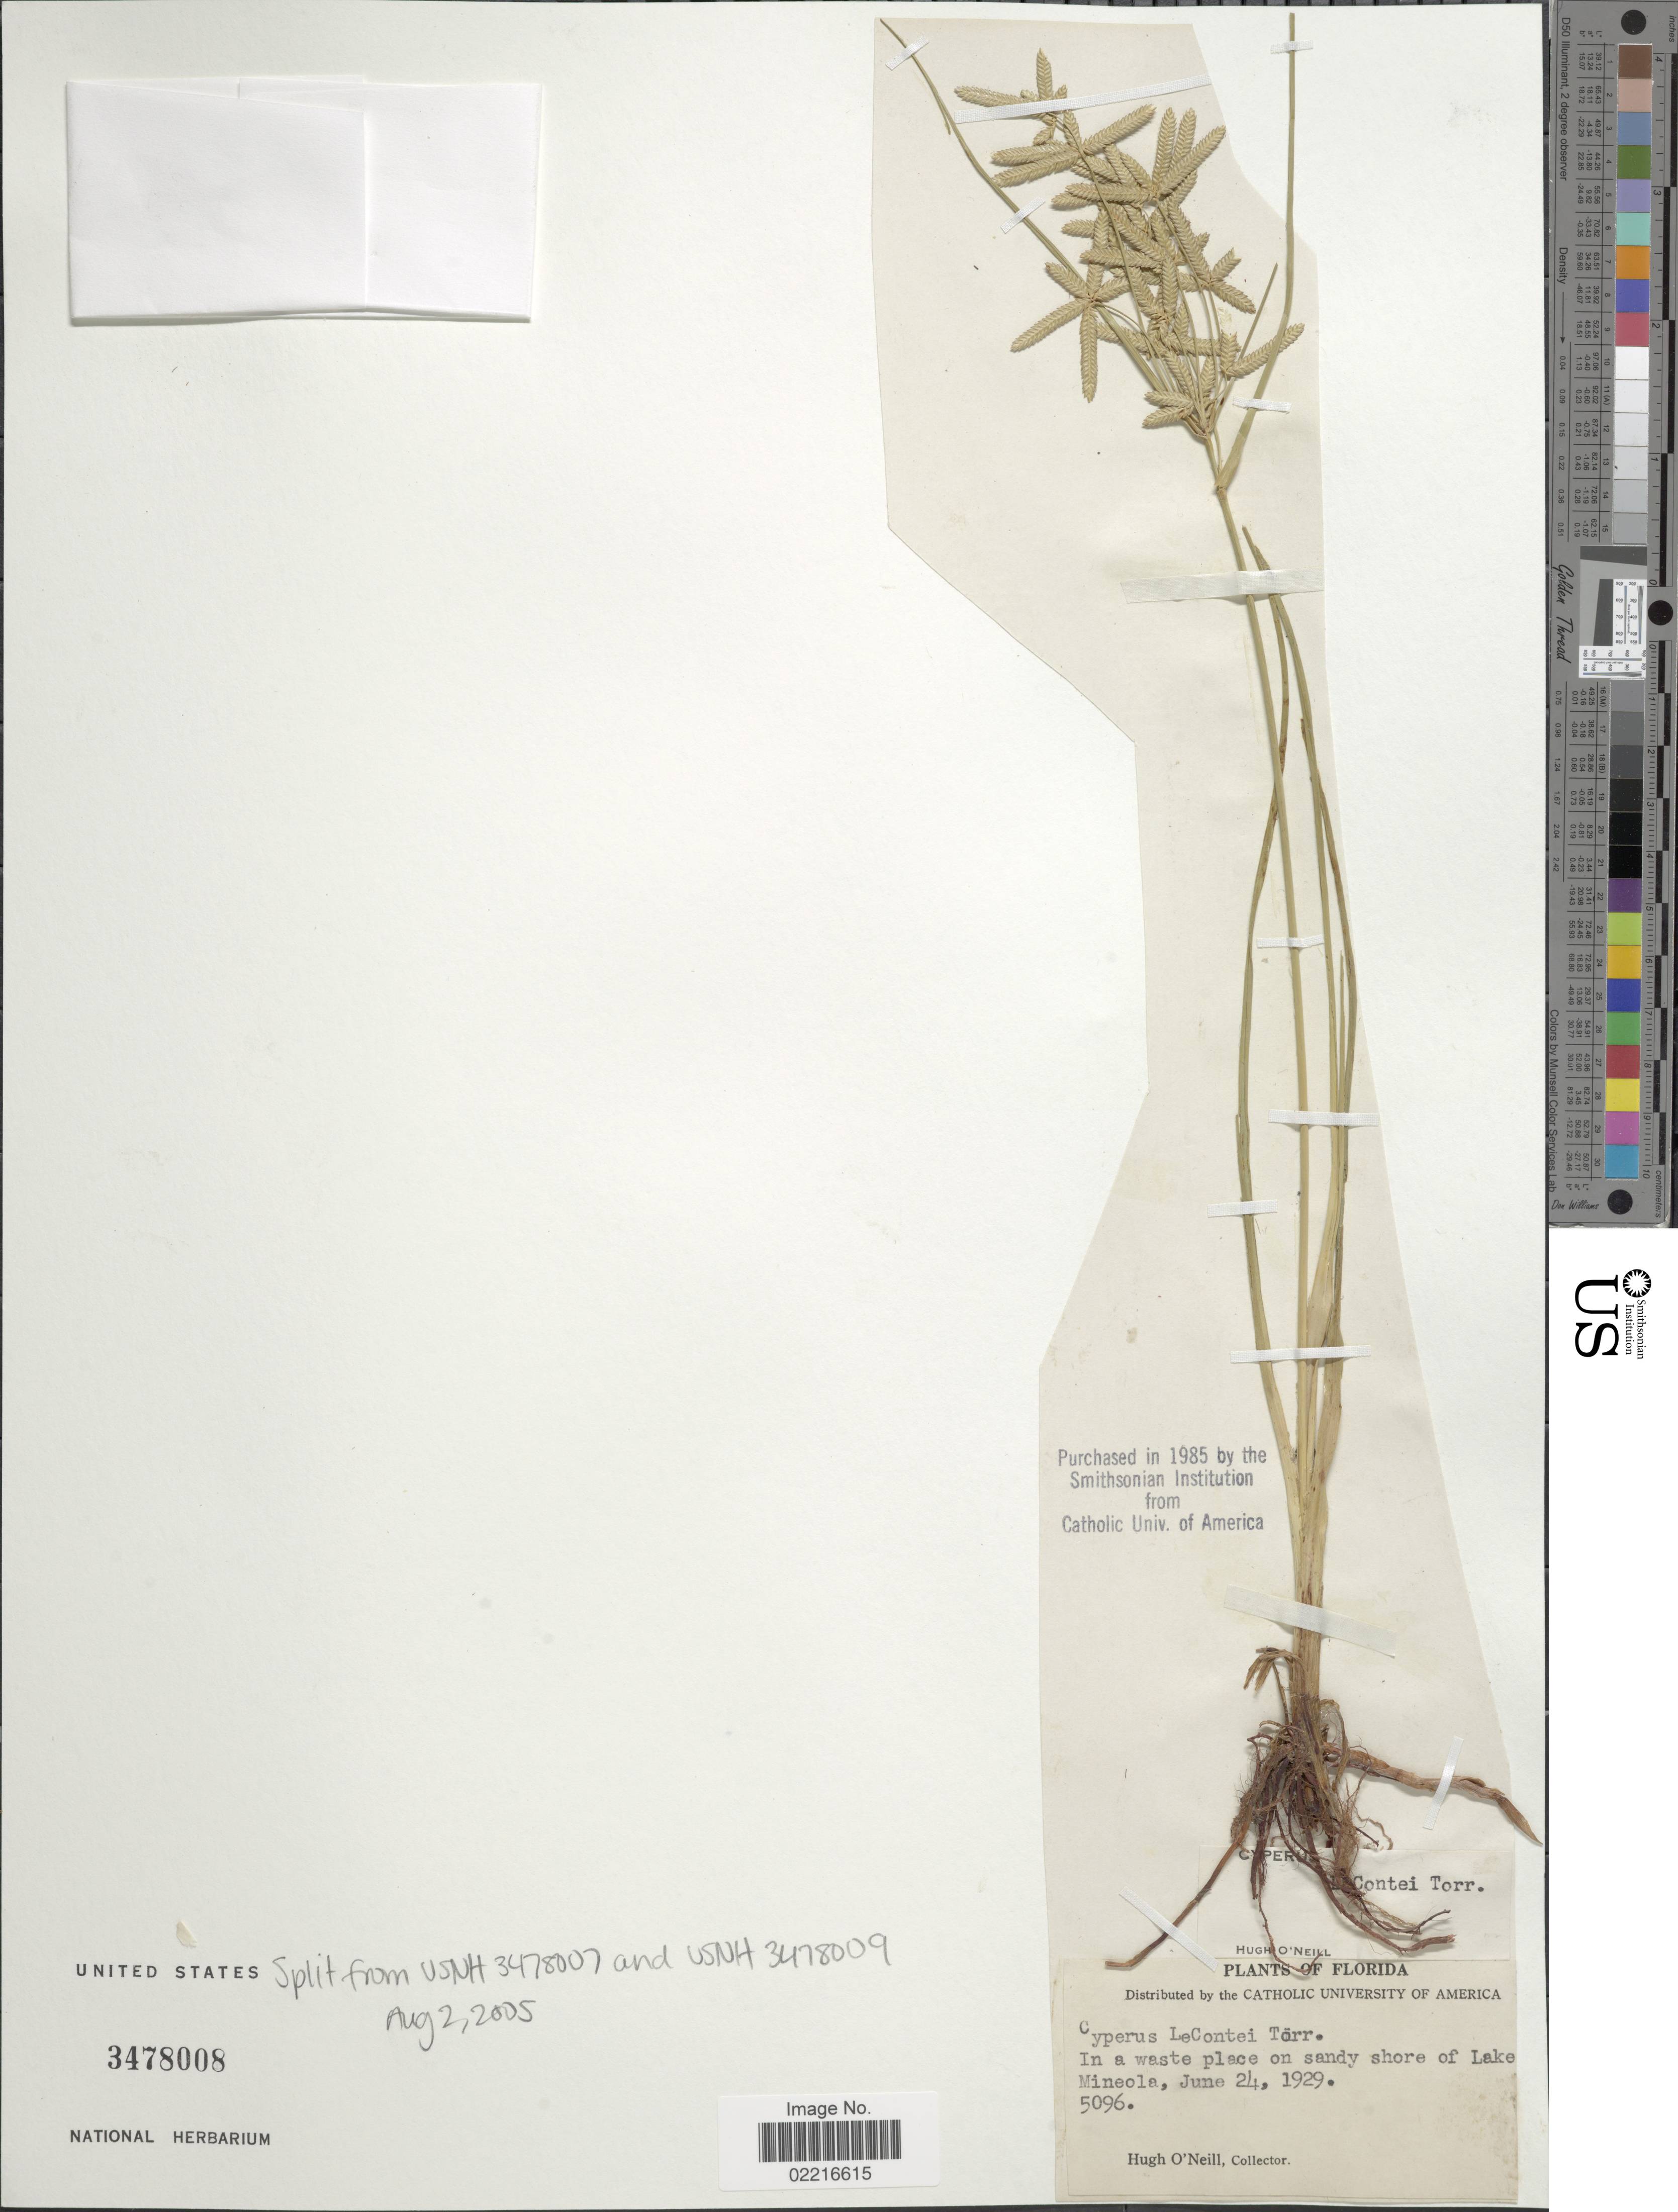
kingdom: Plantae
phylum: Tracheophyta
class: Liliopsida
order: Poales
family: Cyperaceae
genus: Cyperus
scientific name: Cyperus lecontei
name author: Torr. ex Steud.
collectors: H. O'Neill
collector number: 5096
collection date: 1929-06-24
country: United States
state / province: Florida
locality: Shore of Lake Mineola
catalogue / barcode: US 3478008